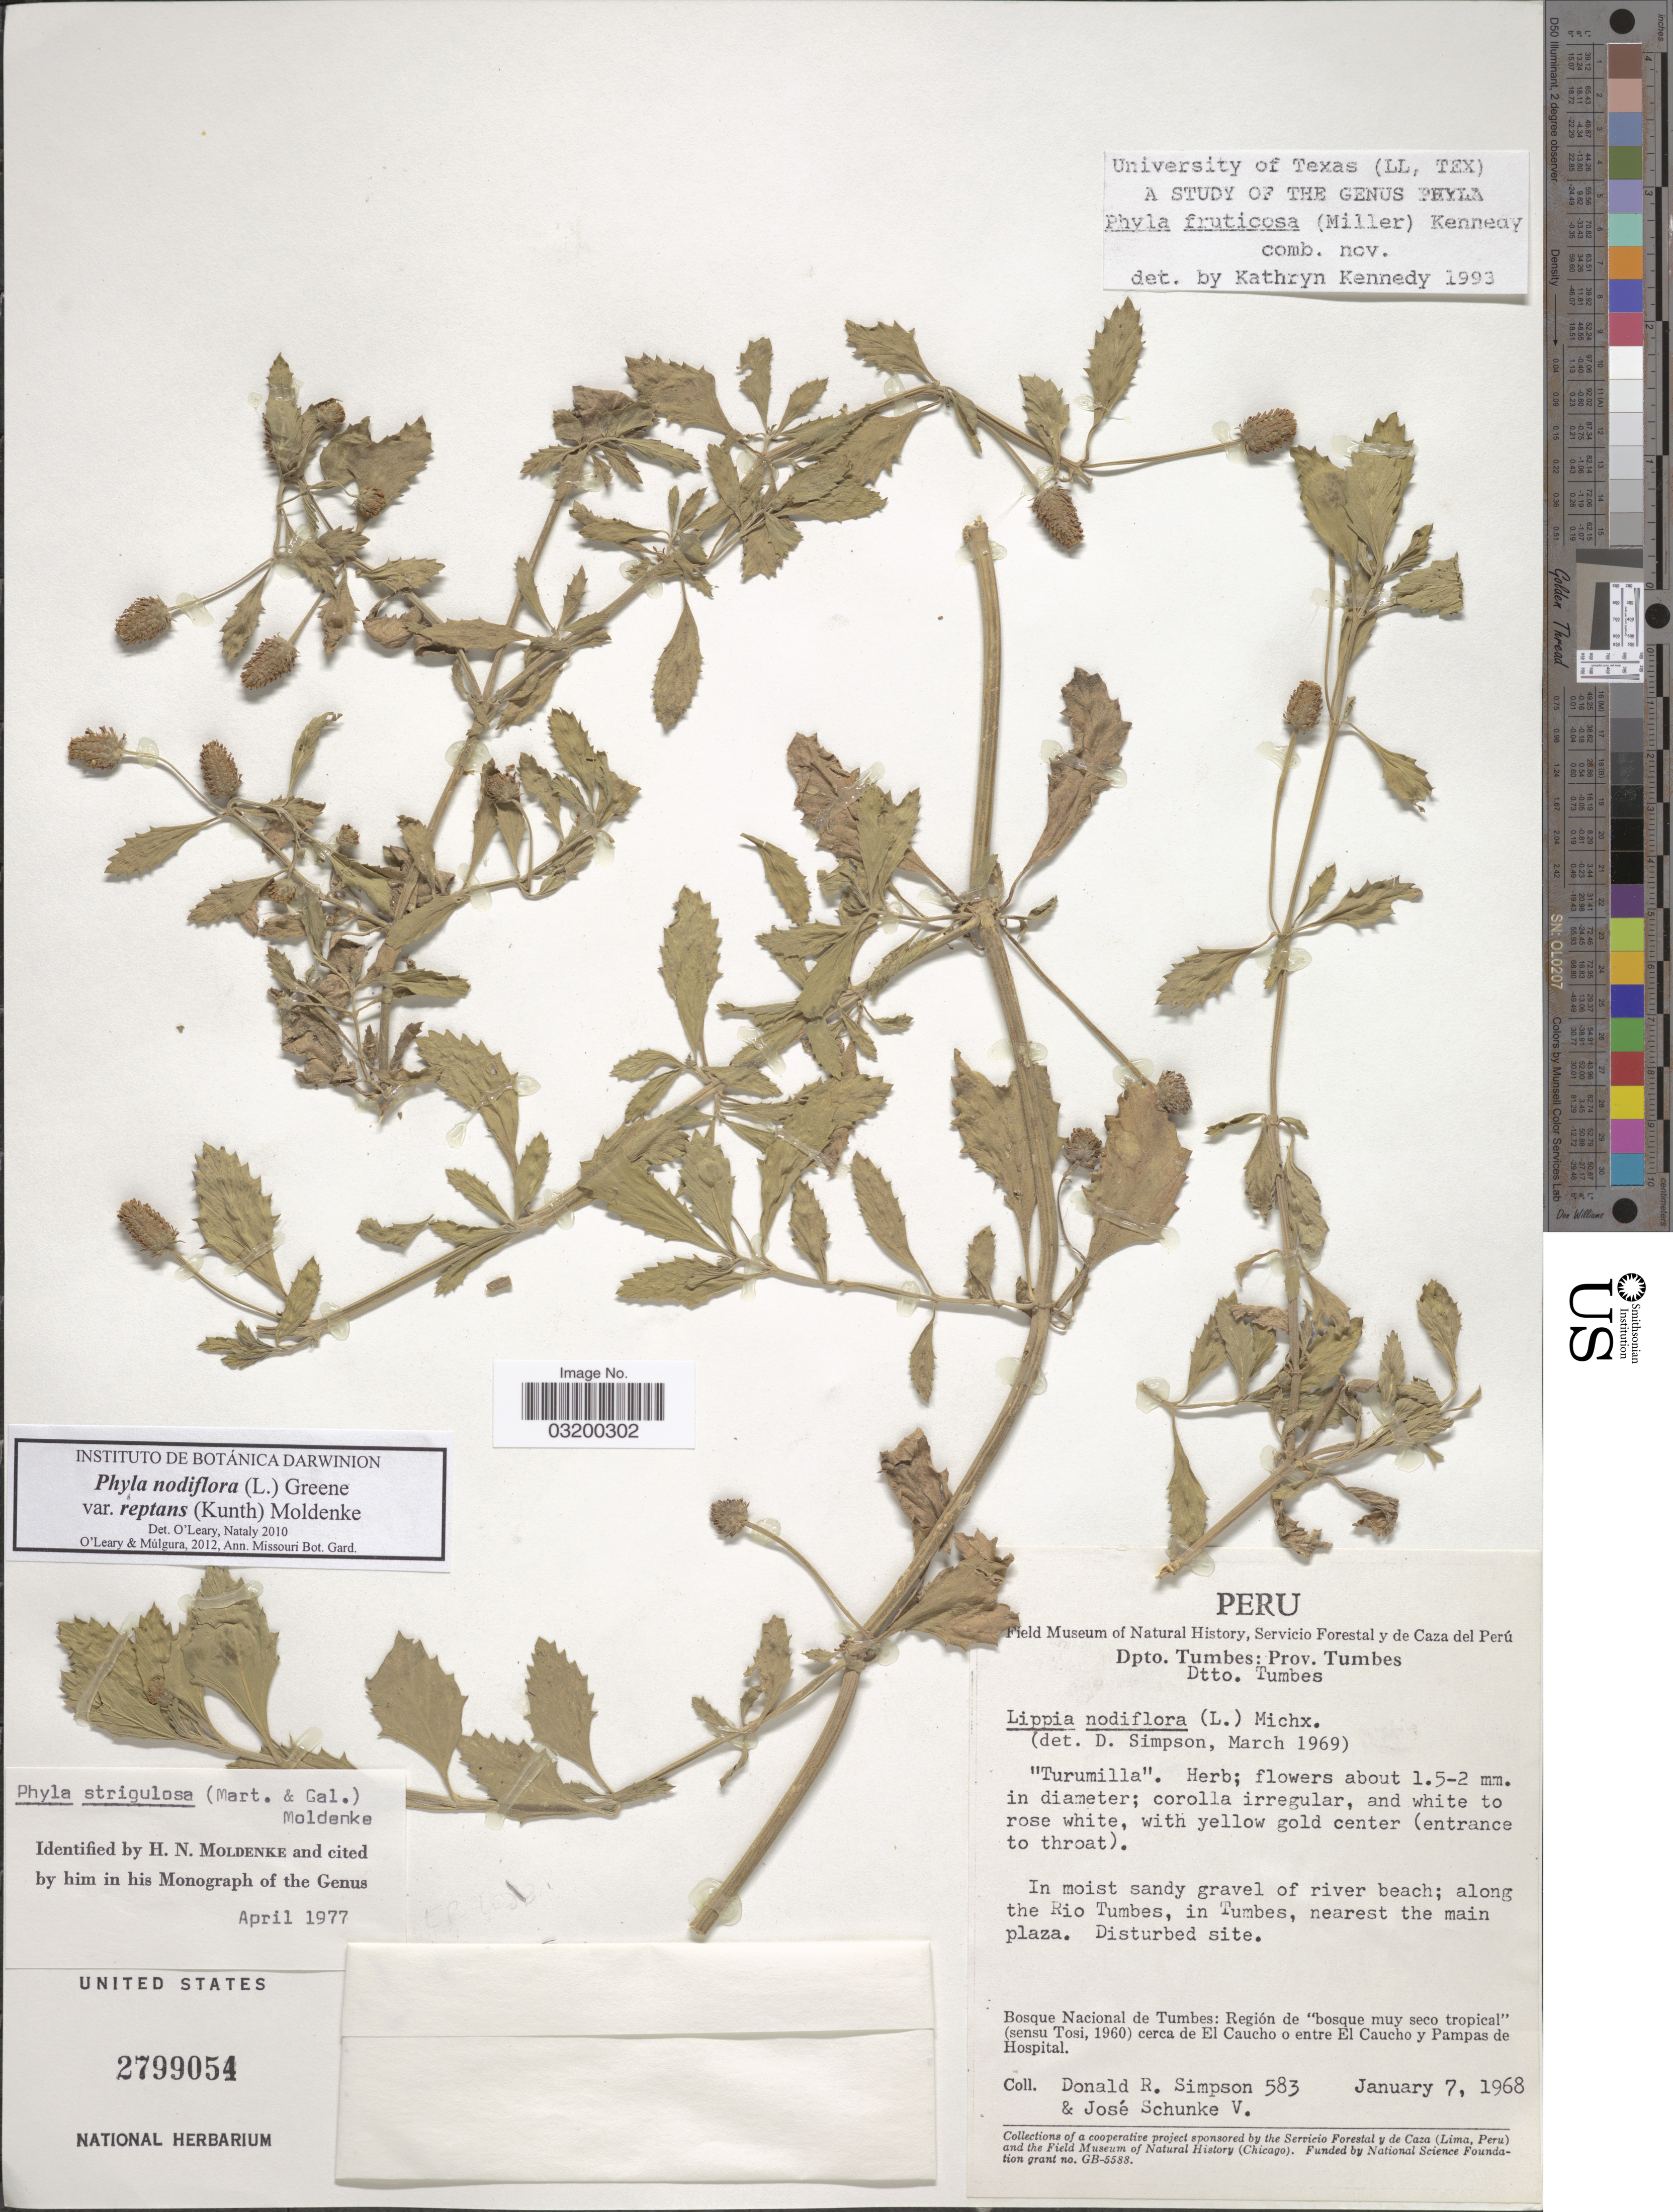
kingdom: Plantae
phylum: Tracheophyta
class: Magnoliopsida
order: Lamiales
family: Verbenaceae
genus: Phyla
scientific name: Phyla nodiflora var. reptans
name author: (Kunth) Moldenke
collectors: D. R. Simpson & J. Schunke Vigo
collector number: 583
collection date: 1968-01-07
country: Peru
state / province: Tumbes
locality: Dpto. Tumbes. Dtto. Tumbes. In moist sandy gravel of river beach; along the Rio Tumbes, in Tumbes, nearest the main plaza. Disturbed site. Bosque Nacional de Tumbes: Región de "bosque muy seco tropical"(sensu Tosi, 1960) cerca de El Caucho o entre El Caucho y Pampas de Hospital.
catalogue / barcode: US 2799054